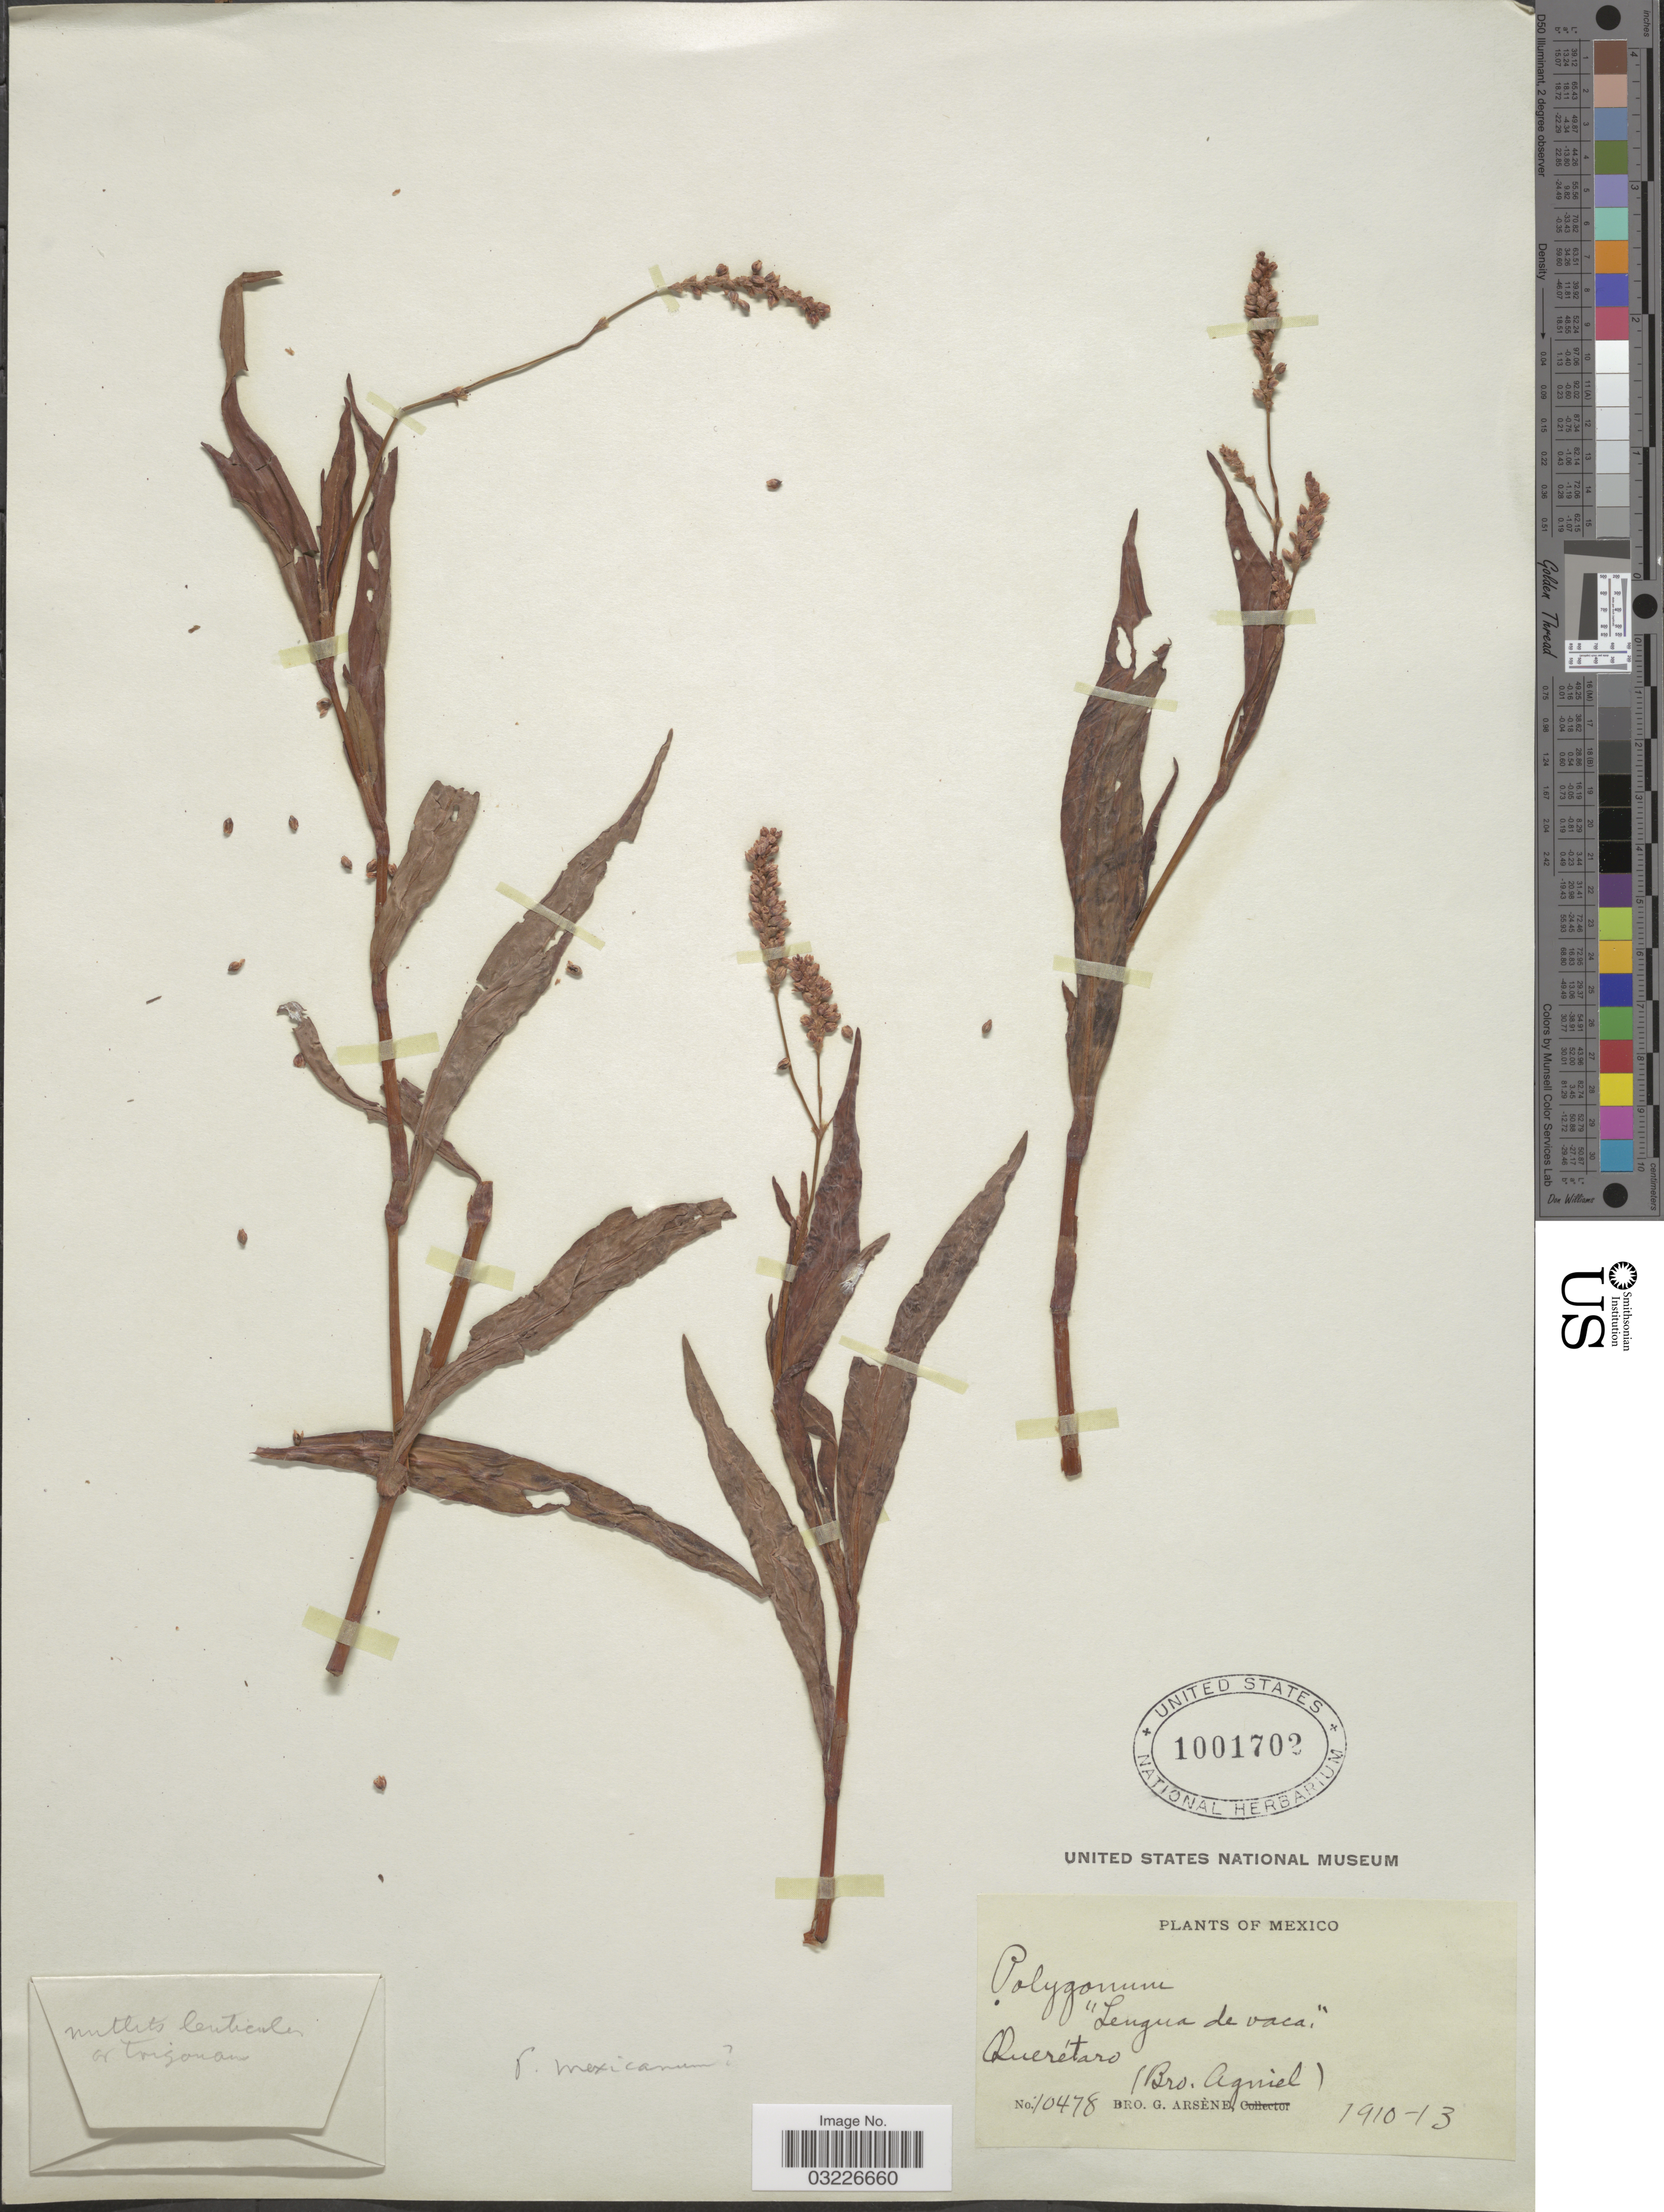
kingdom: Plantae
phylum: Tracheophyta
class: Magnoliopsida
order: Caryophyllales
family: Polygonaceae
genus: Polygonum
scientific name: Polygonum sp.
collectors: Bro. G. Arsène & Bro. Agniel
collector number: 10478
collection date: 1910/1913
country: Mexico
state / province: Querétaro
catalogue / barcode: US 1001702